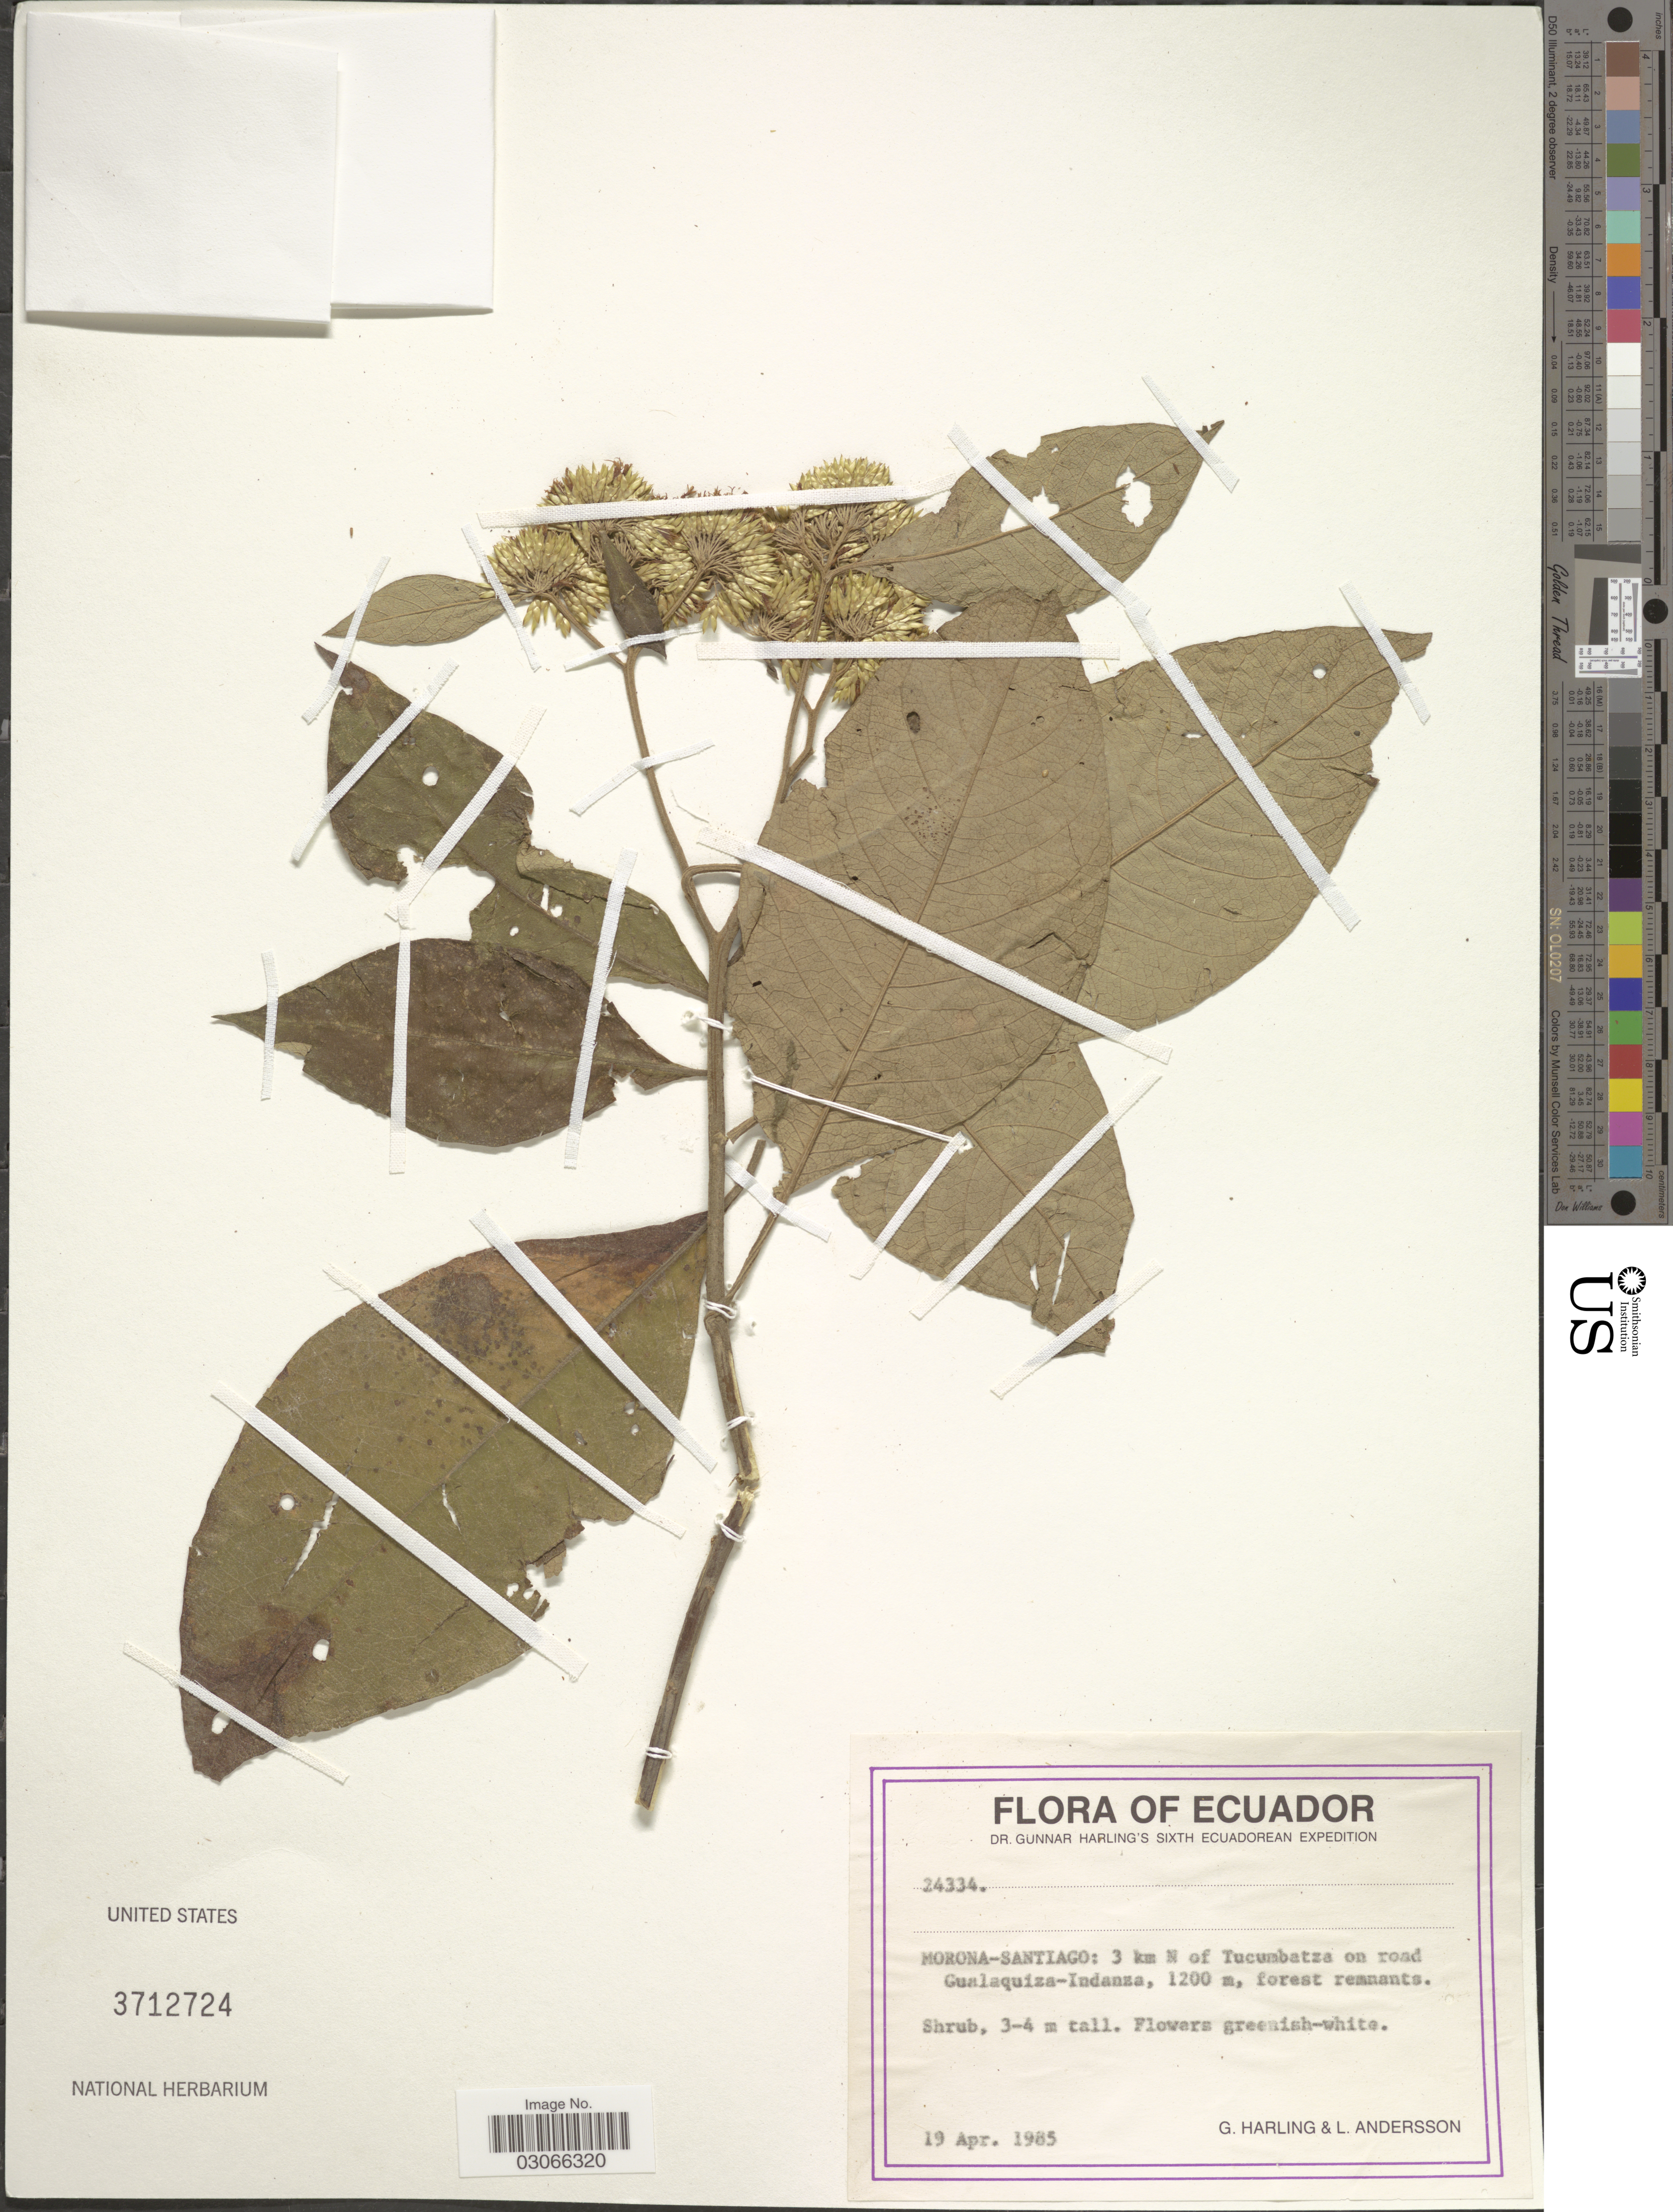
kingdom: Plantae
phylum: Tracheophyta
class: Magnoliopsida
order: Asterales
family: Asteraceae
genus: Piptocoma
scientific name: Piptocoma discolor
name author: (Kunth) Pruski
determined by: Ávila C., Fabio Andrés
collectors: G. Harling & L. Andersson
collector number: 24334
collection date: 1985-04-19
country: Ecuador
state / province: Morona-Santiago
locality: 3 km N of Tucumbatza on road Gualaquiza-Indanza.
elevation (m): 1200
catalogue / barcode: US 3712724